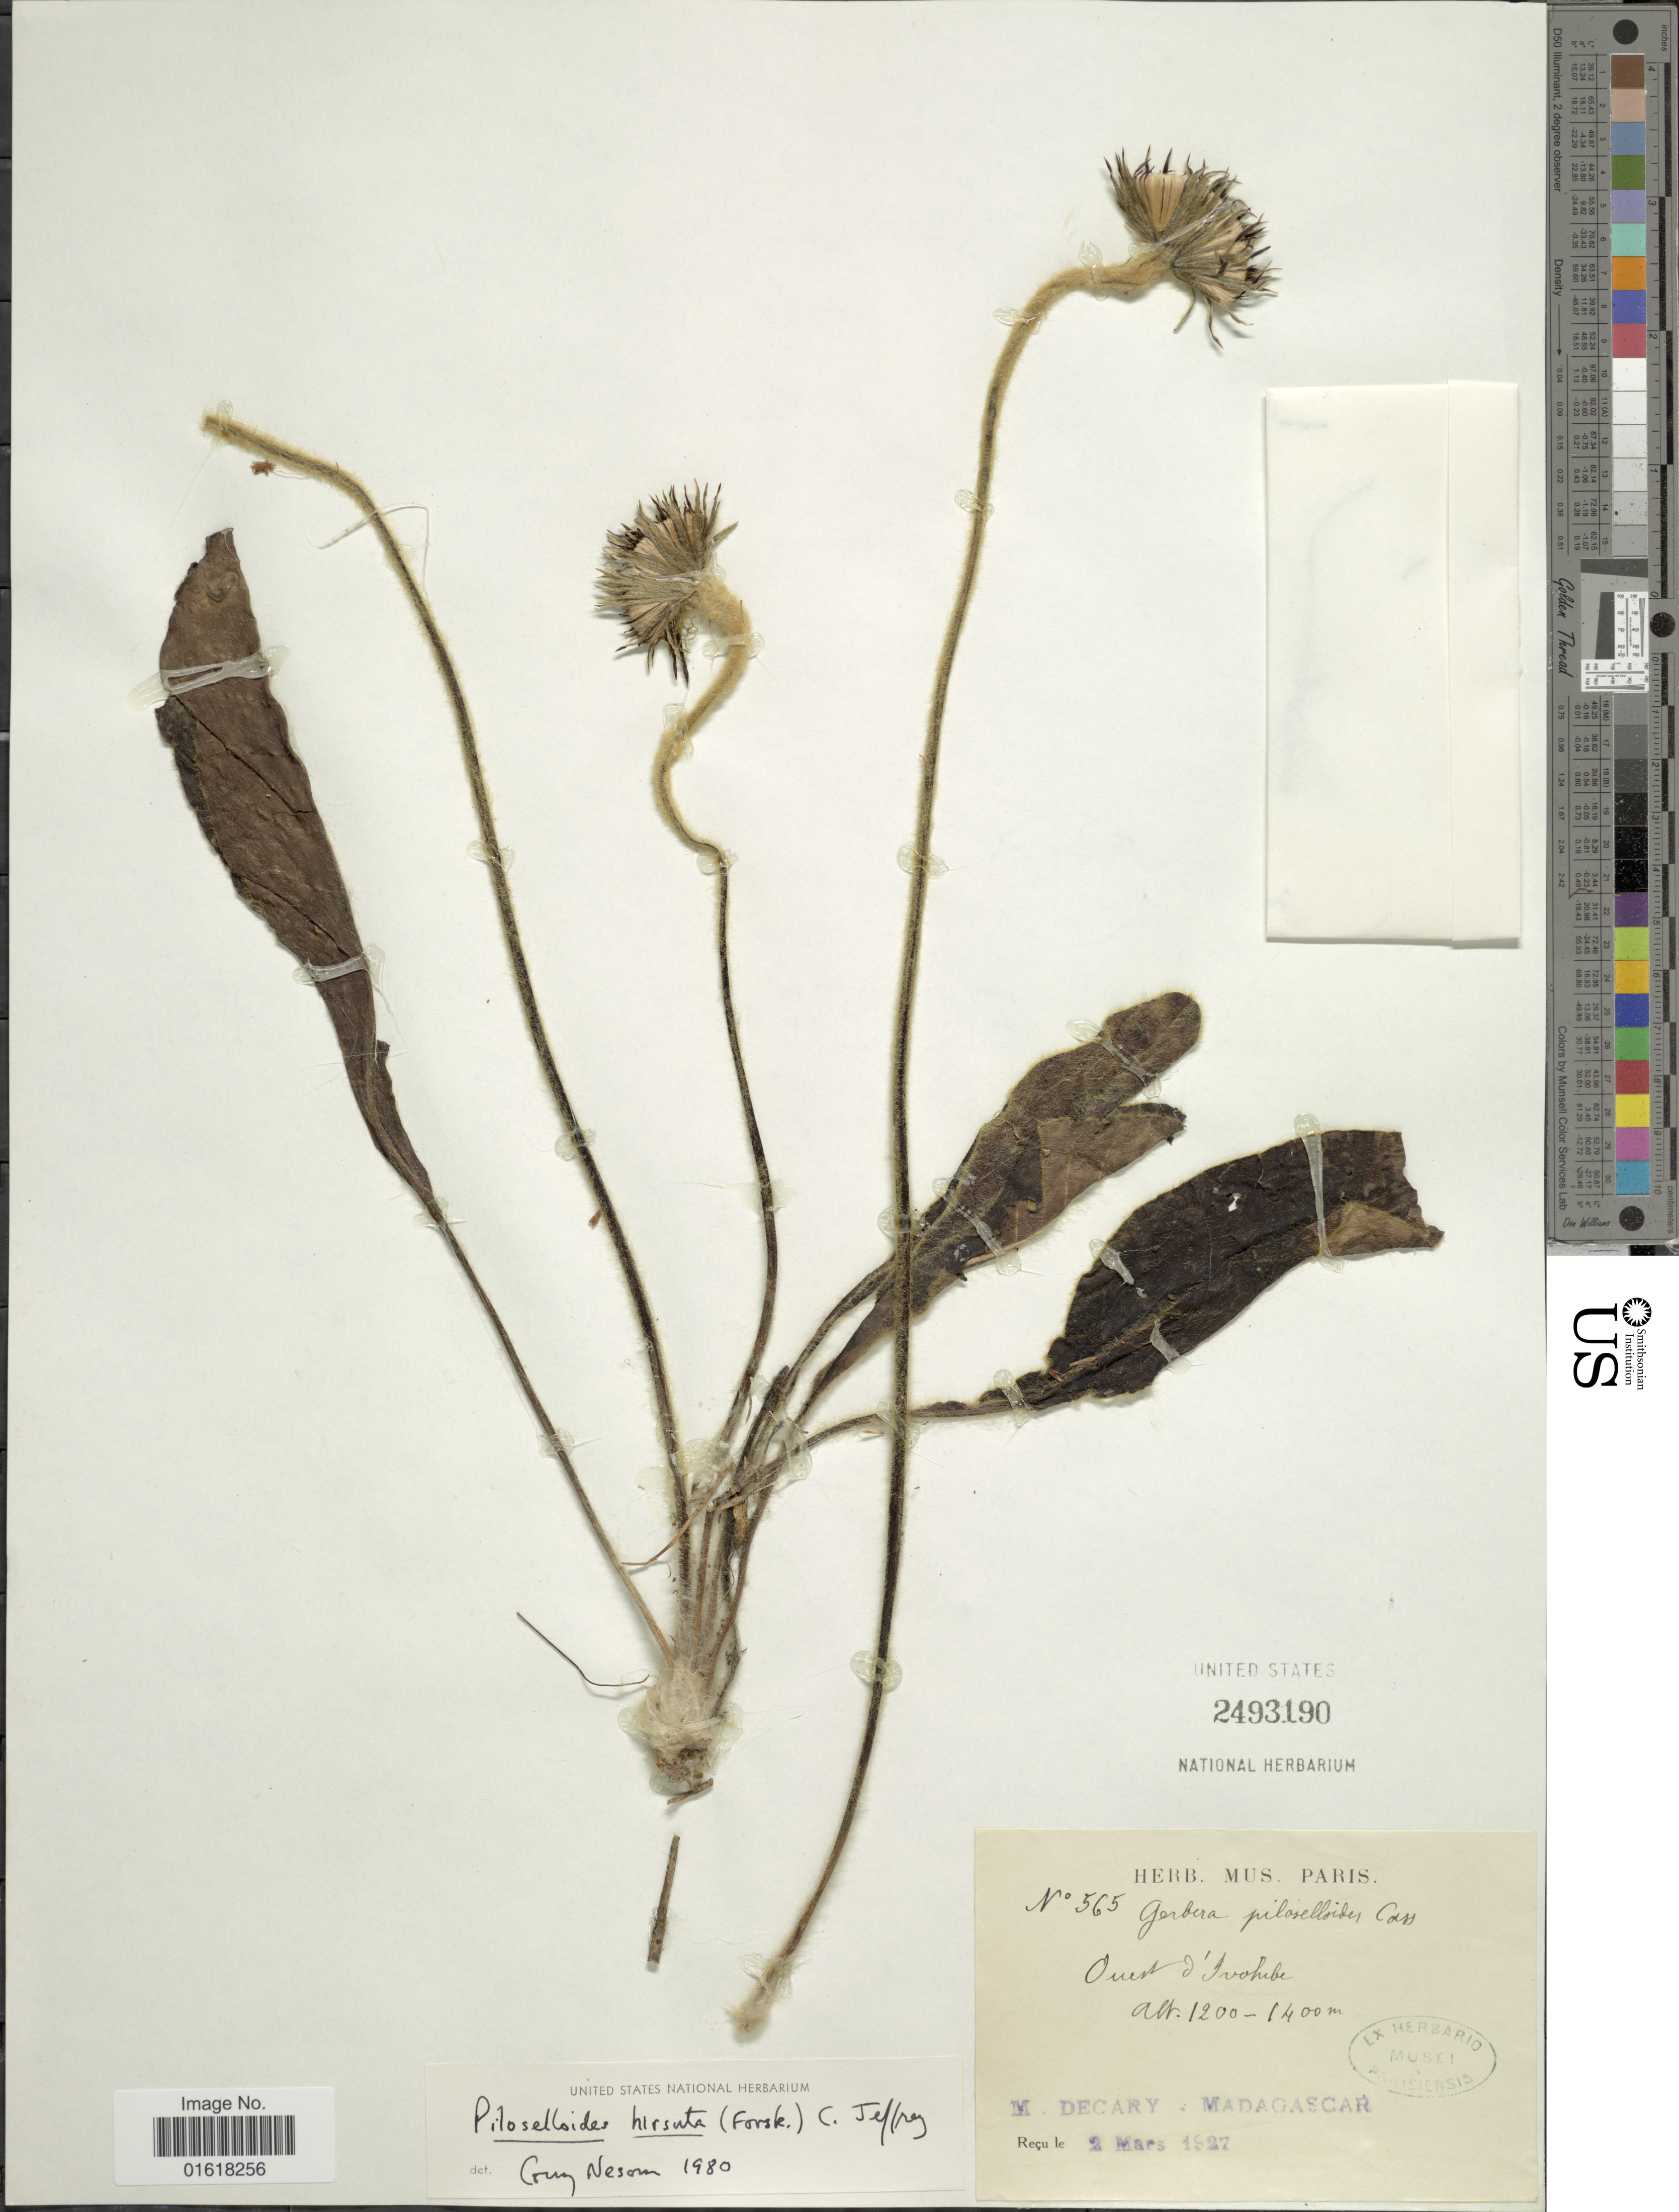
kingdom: Plantae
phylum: Tracheophyta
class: Magnoliopsida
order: Asterales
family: Asteraceae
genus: Piloselloides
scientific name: Piloselloides hirsuta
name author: (Forssk.) C. Jeffrey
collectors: R. Decary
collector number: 565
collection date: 1927-03-02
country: Madagascar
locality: Ouest d'Ivohibe [west of Ivohibe]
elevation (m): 1200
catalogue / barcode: US 2493190